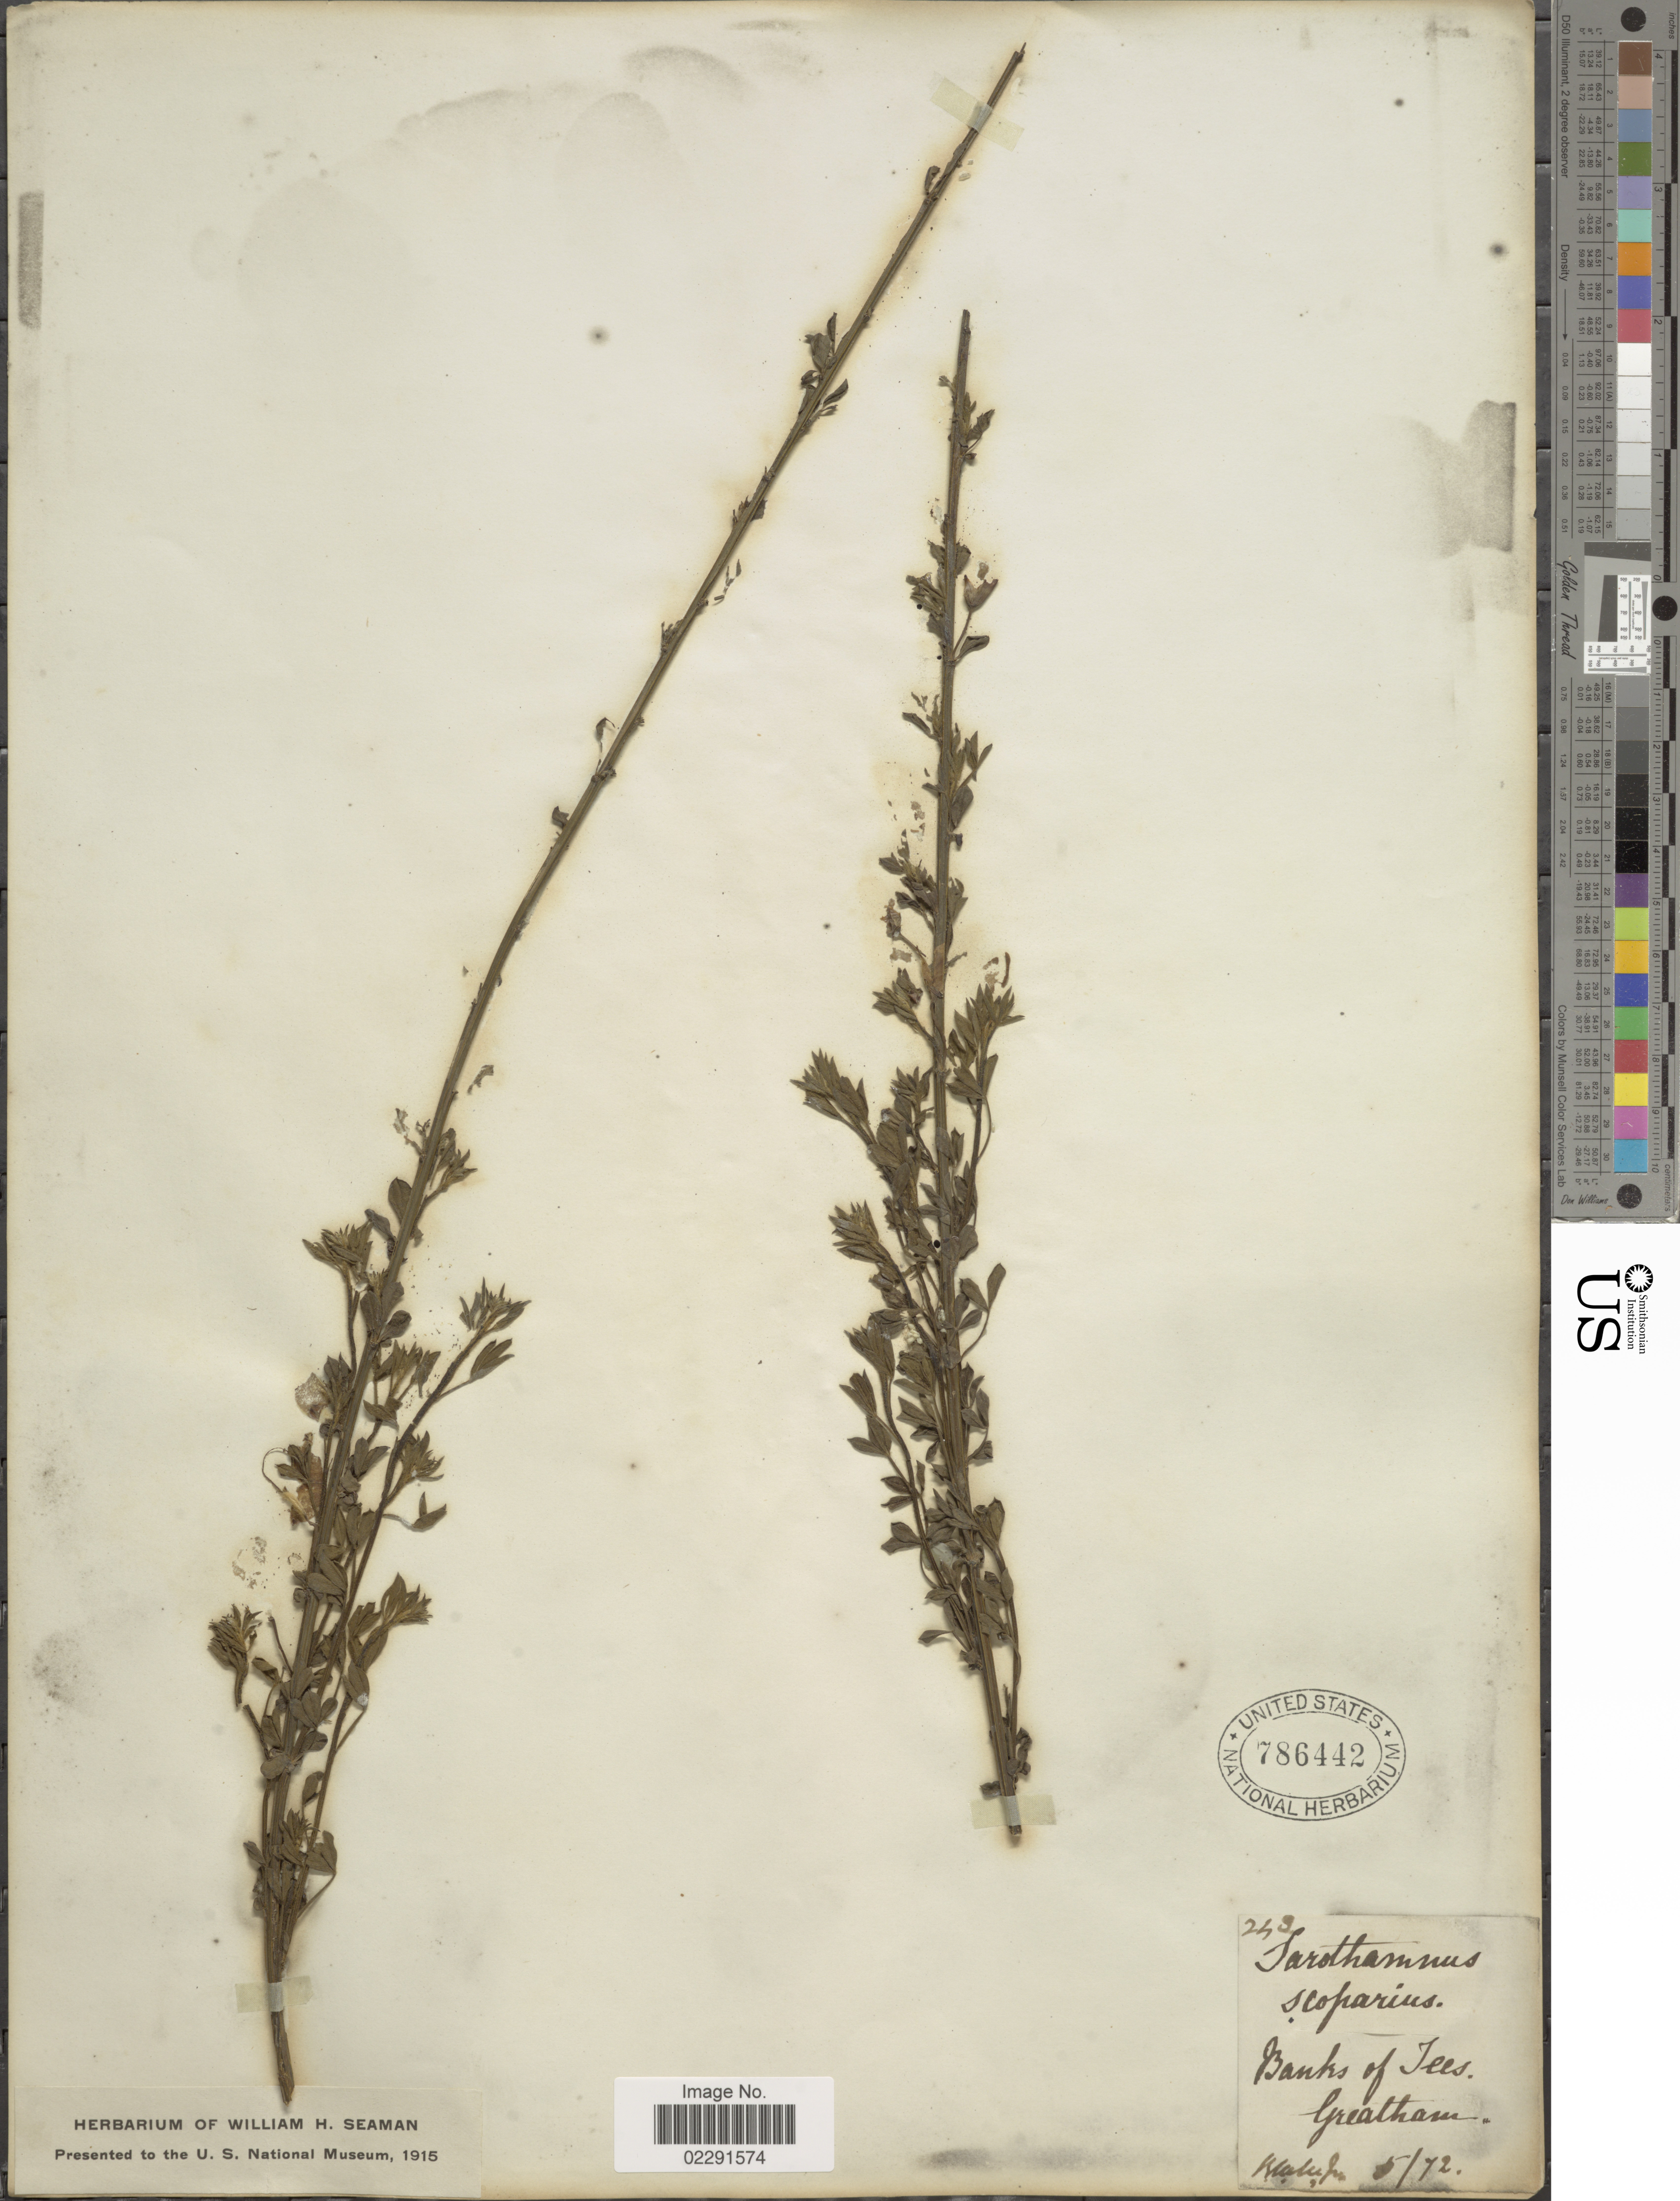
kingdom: Plantae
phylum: Tracheophyta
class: Magnoliopsida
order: Fabales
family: Fabaceae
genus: Cytisus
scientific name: Cytisus scoparius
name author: (L.) Link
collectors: B.M.M. Jr.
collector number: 243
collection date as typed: Transcribed d/m/y: /5/72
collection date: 1872-05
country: United Kingdom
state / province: England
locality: Banks of tees, Greatham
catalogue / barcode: US 786442